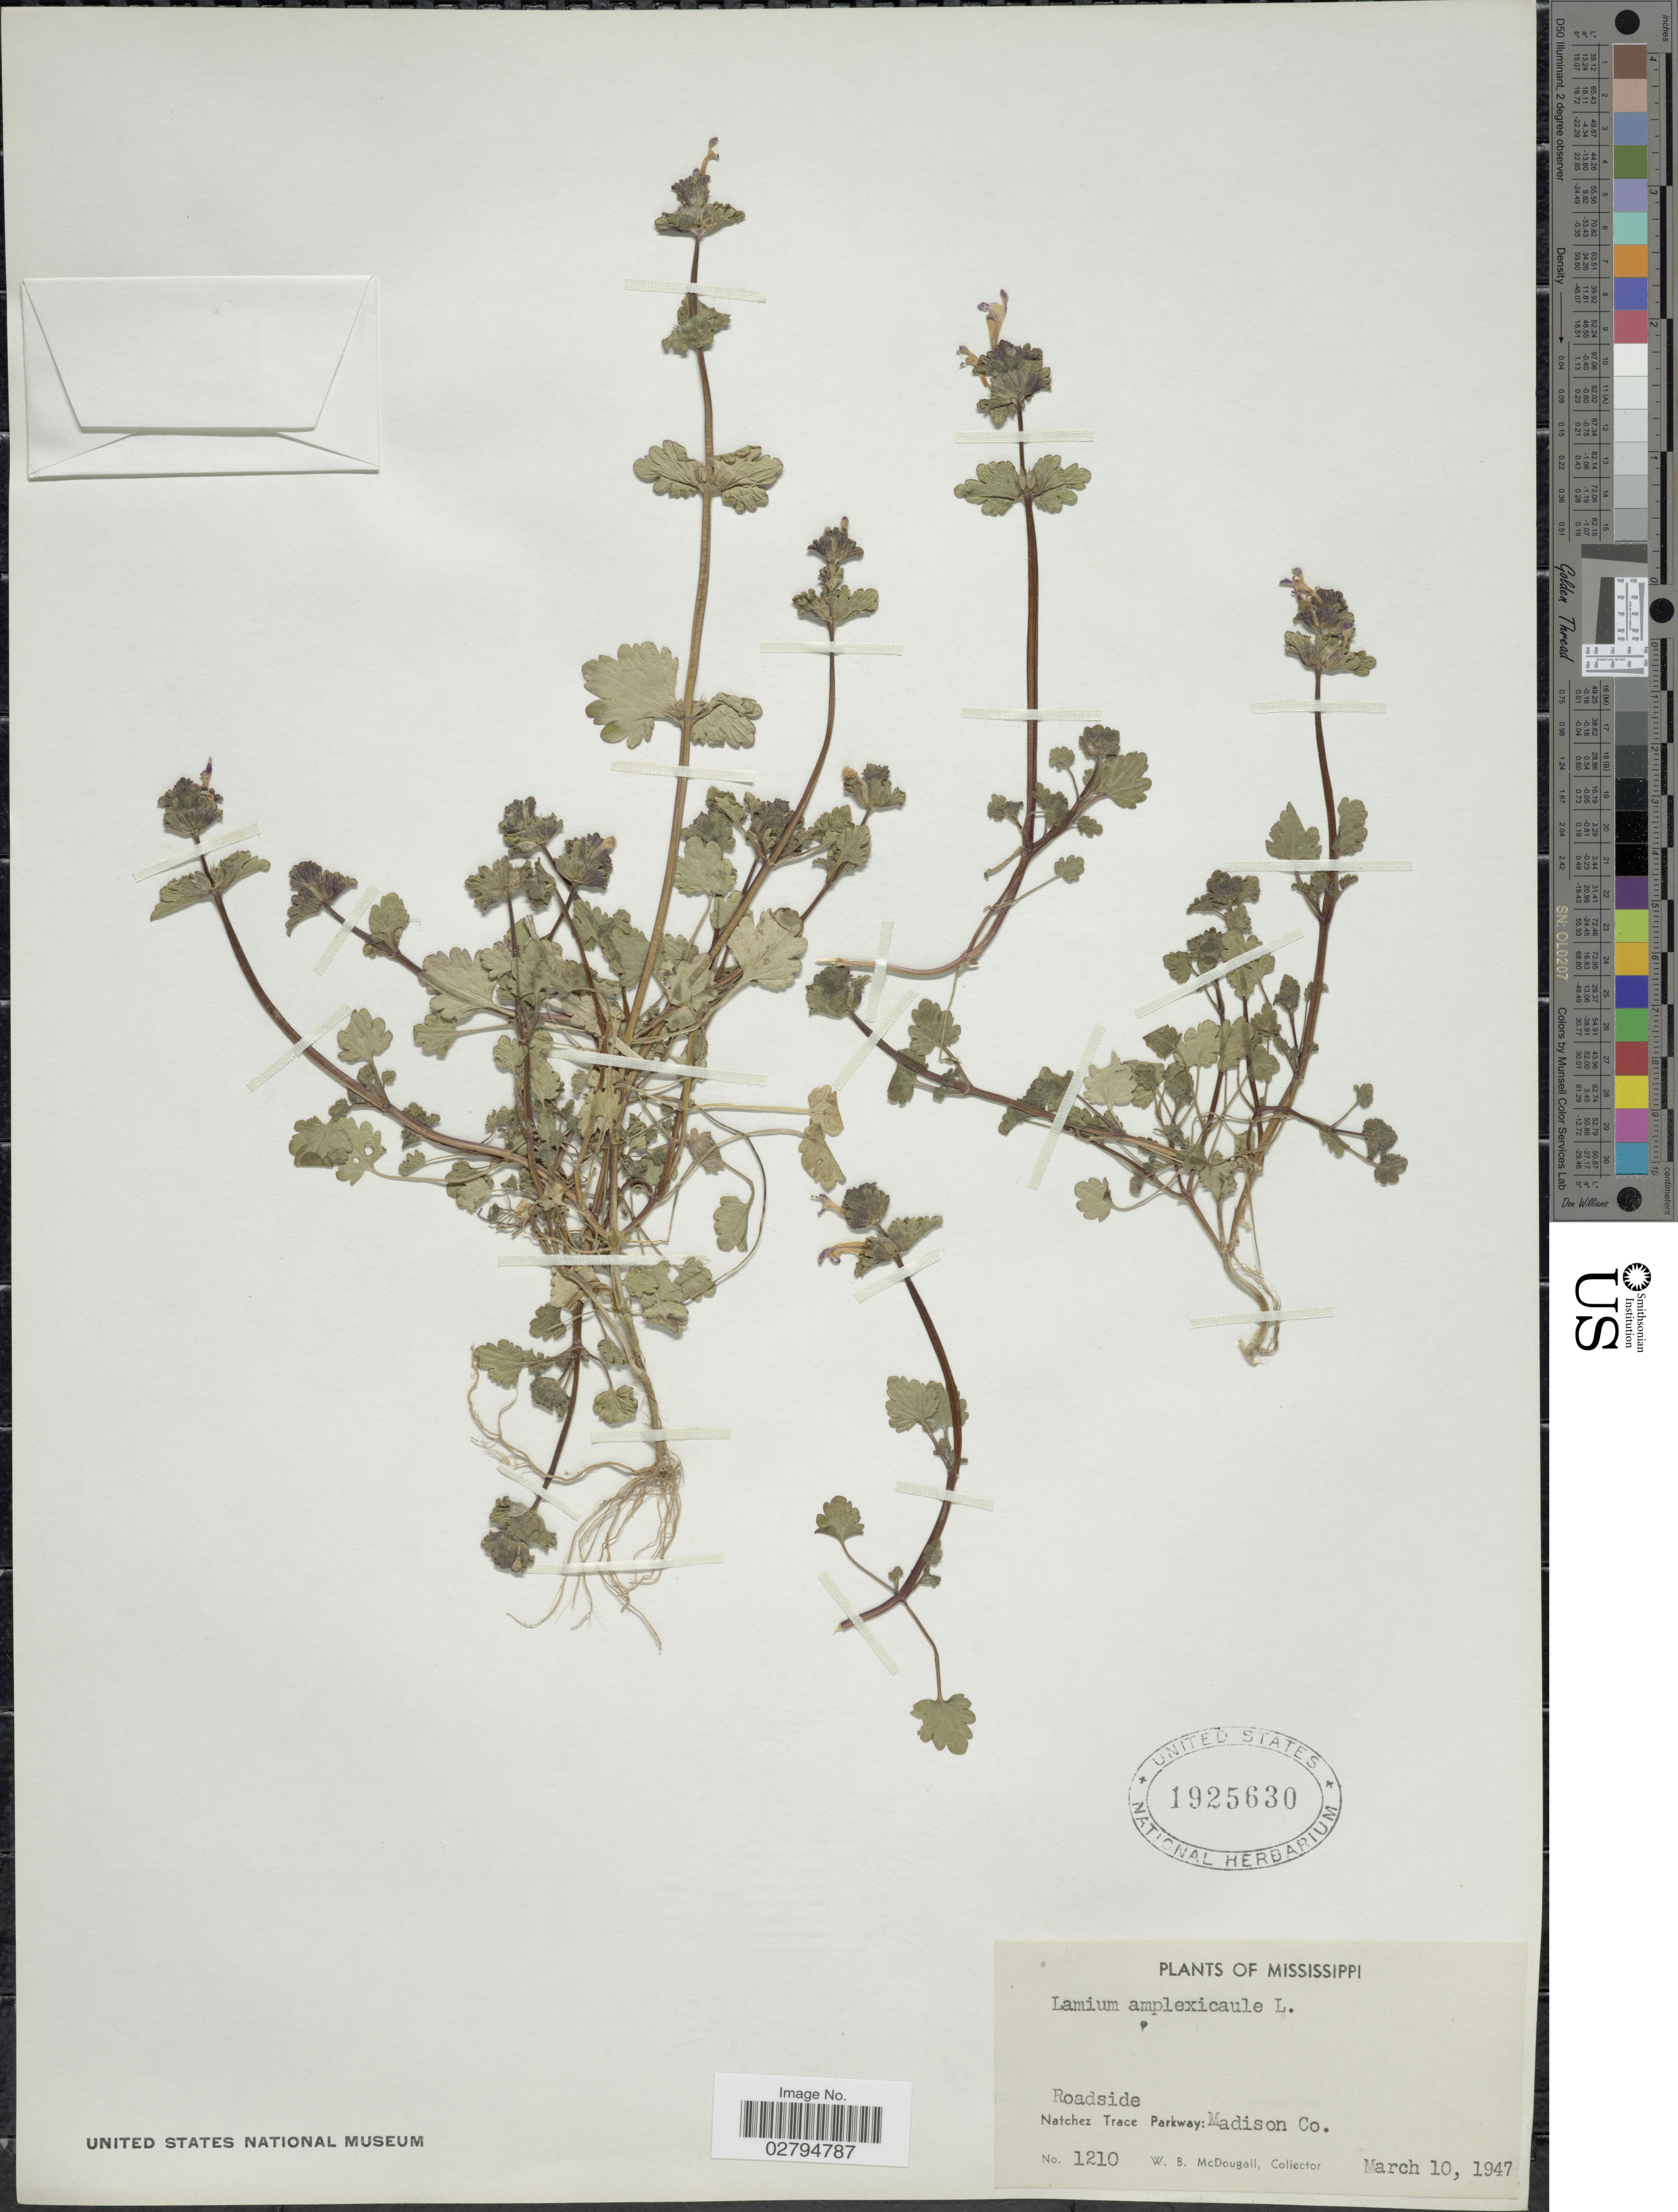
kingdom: Plantae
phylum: Tracheophyta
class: Magnoliopsida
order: Lamiales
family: Lamiaceae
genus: Lamium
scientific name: Lamium amplexicaule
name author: L.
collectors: W. B. McDougall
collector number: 1210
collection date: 1947-03-10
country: United States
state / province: Mississippi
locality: Roadside. Natchez Trace Parkway: Madison Co.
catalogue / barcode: US 1925630